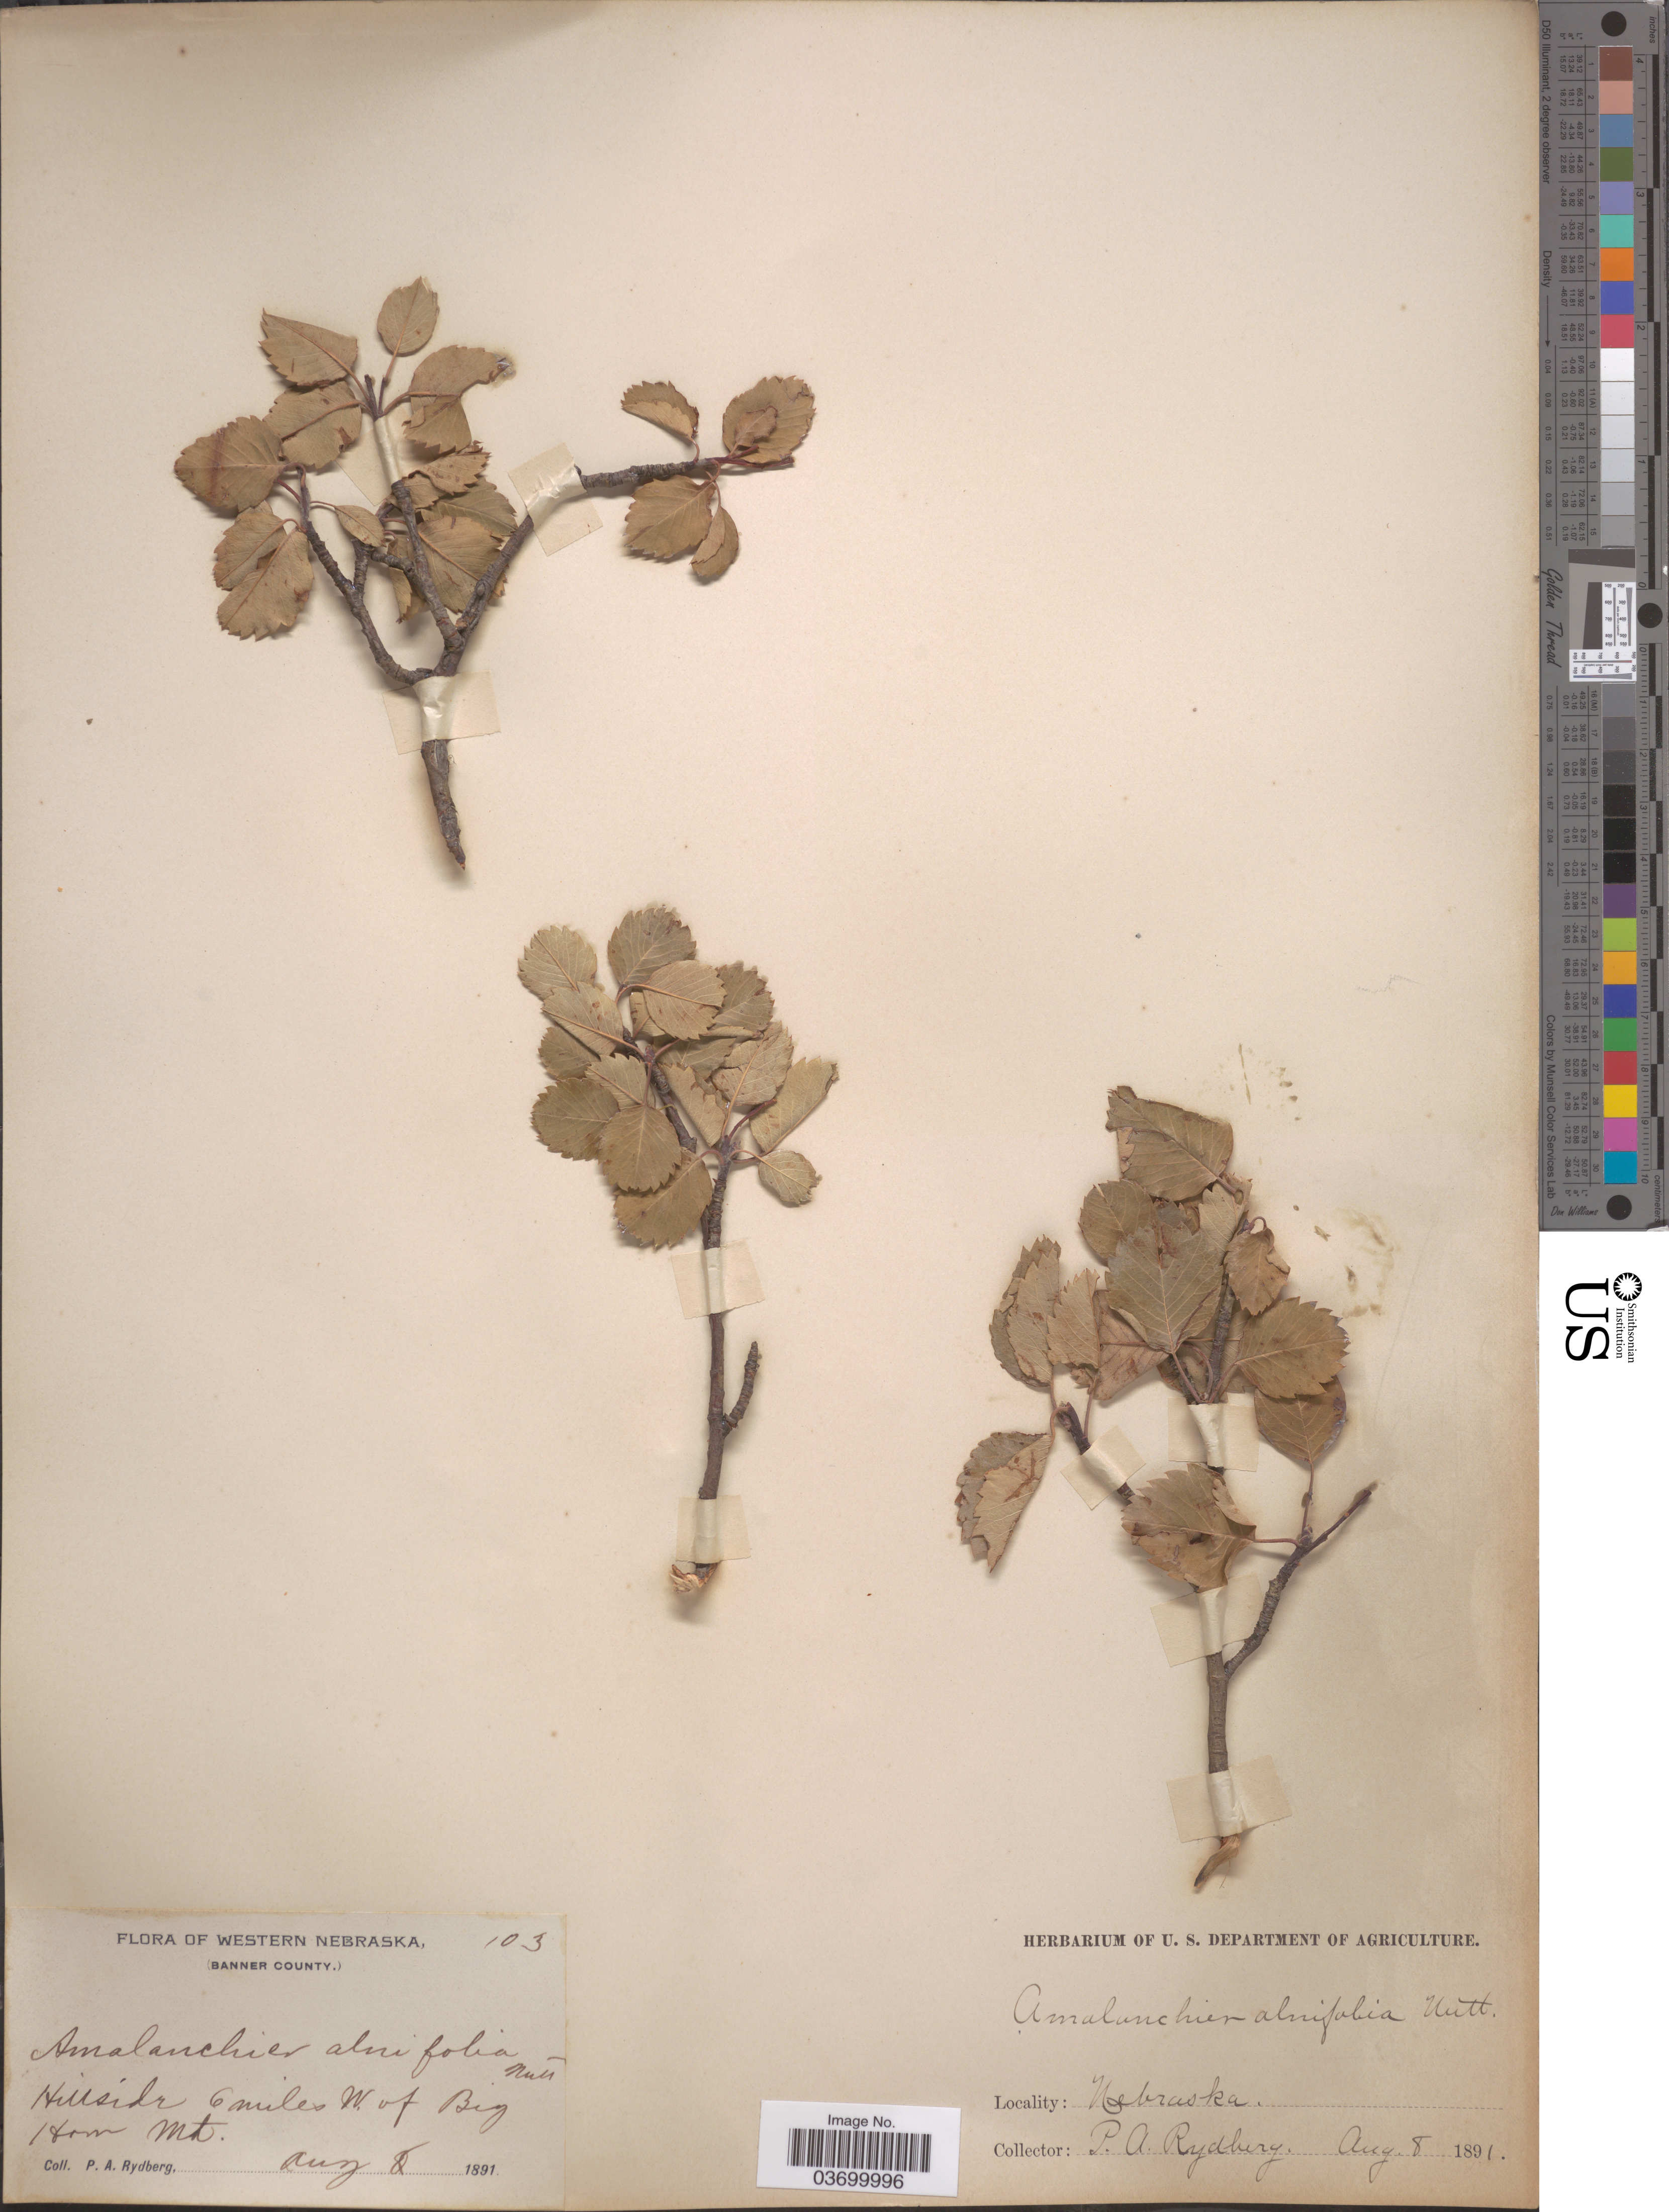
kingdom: Plantae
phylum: Tracheophyta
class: Magnoliopsida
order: Rosales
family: Rosaceae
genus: Amelanchier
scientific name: Amelanchier alnifolia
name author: (Nutt.) Nutt. ex M. Roem.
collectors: P. A. Rydberg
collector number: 103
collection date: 1891-08-08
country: United States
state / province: Nebraska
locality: Western Nebraska, (Banner County.). Hillside 6 miles W. of Big Horn Mt.